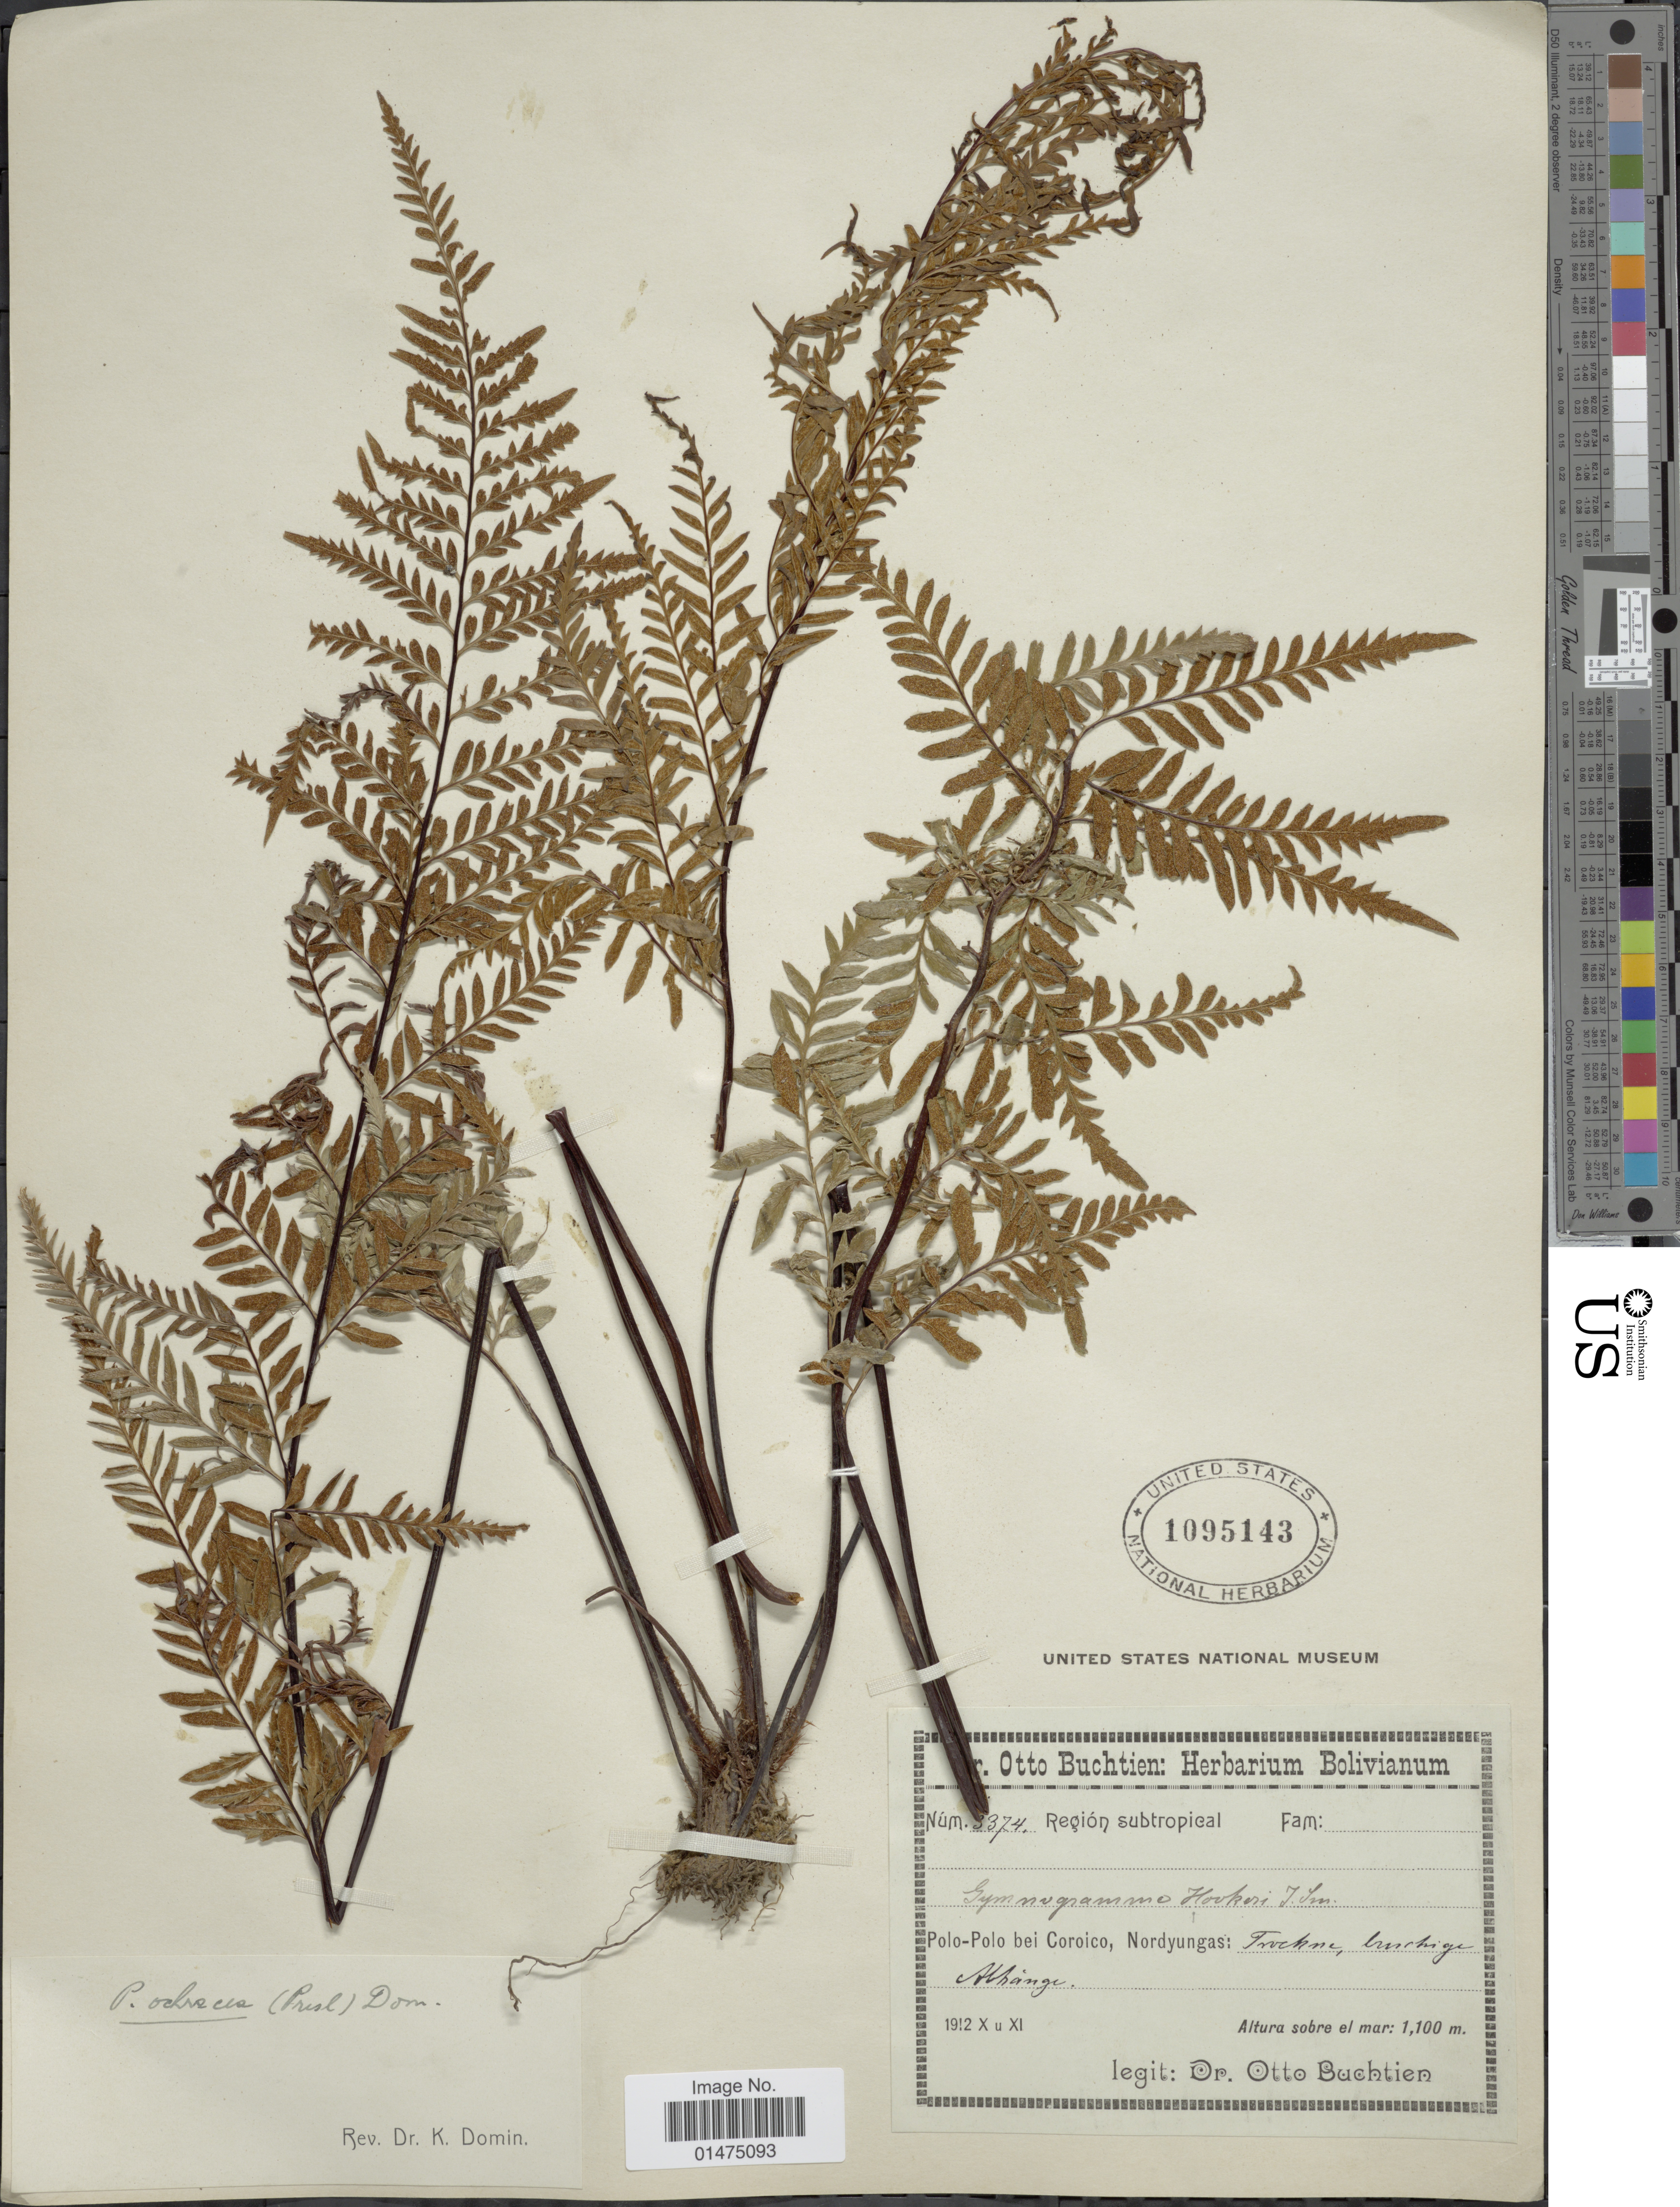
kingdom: Plantae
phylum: Tracheophyta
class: Polypodiopsida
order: Polypodiales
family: Pteridaceae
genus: Pityrogramma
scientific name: Pityrogramma ochracea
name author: (C. Presl) Domin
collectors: O. Buchtien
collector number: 3374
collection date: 1912-10/1912-11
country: Bolivia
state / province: La Paz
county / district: Nor Yungas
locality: Polo-Polo bei Coroico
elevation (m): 1100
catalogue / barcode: US 1095143